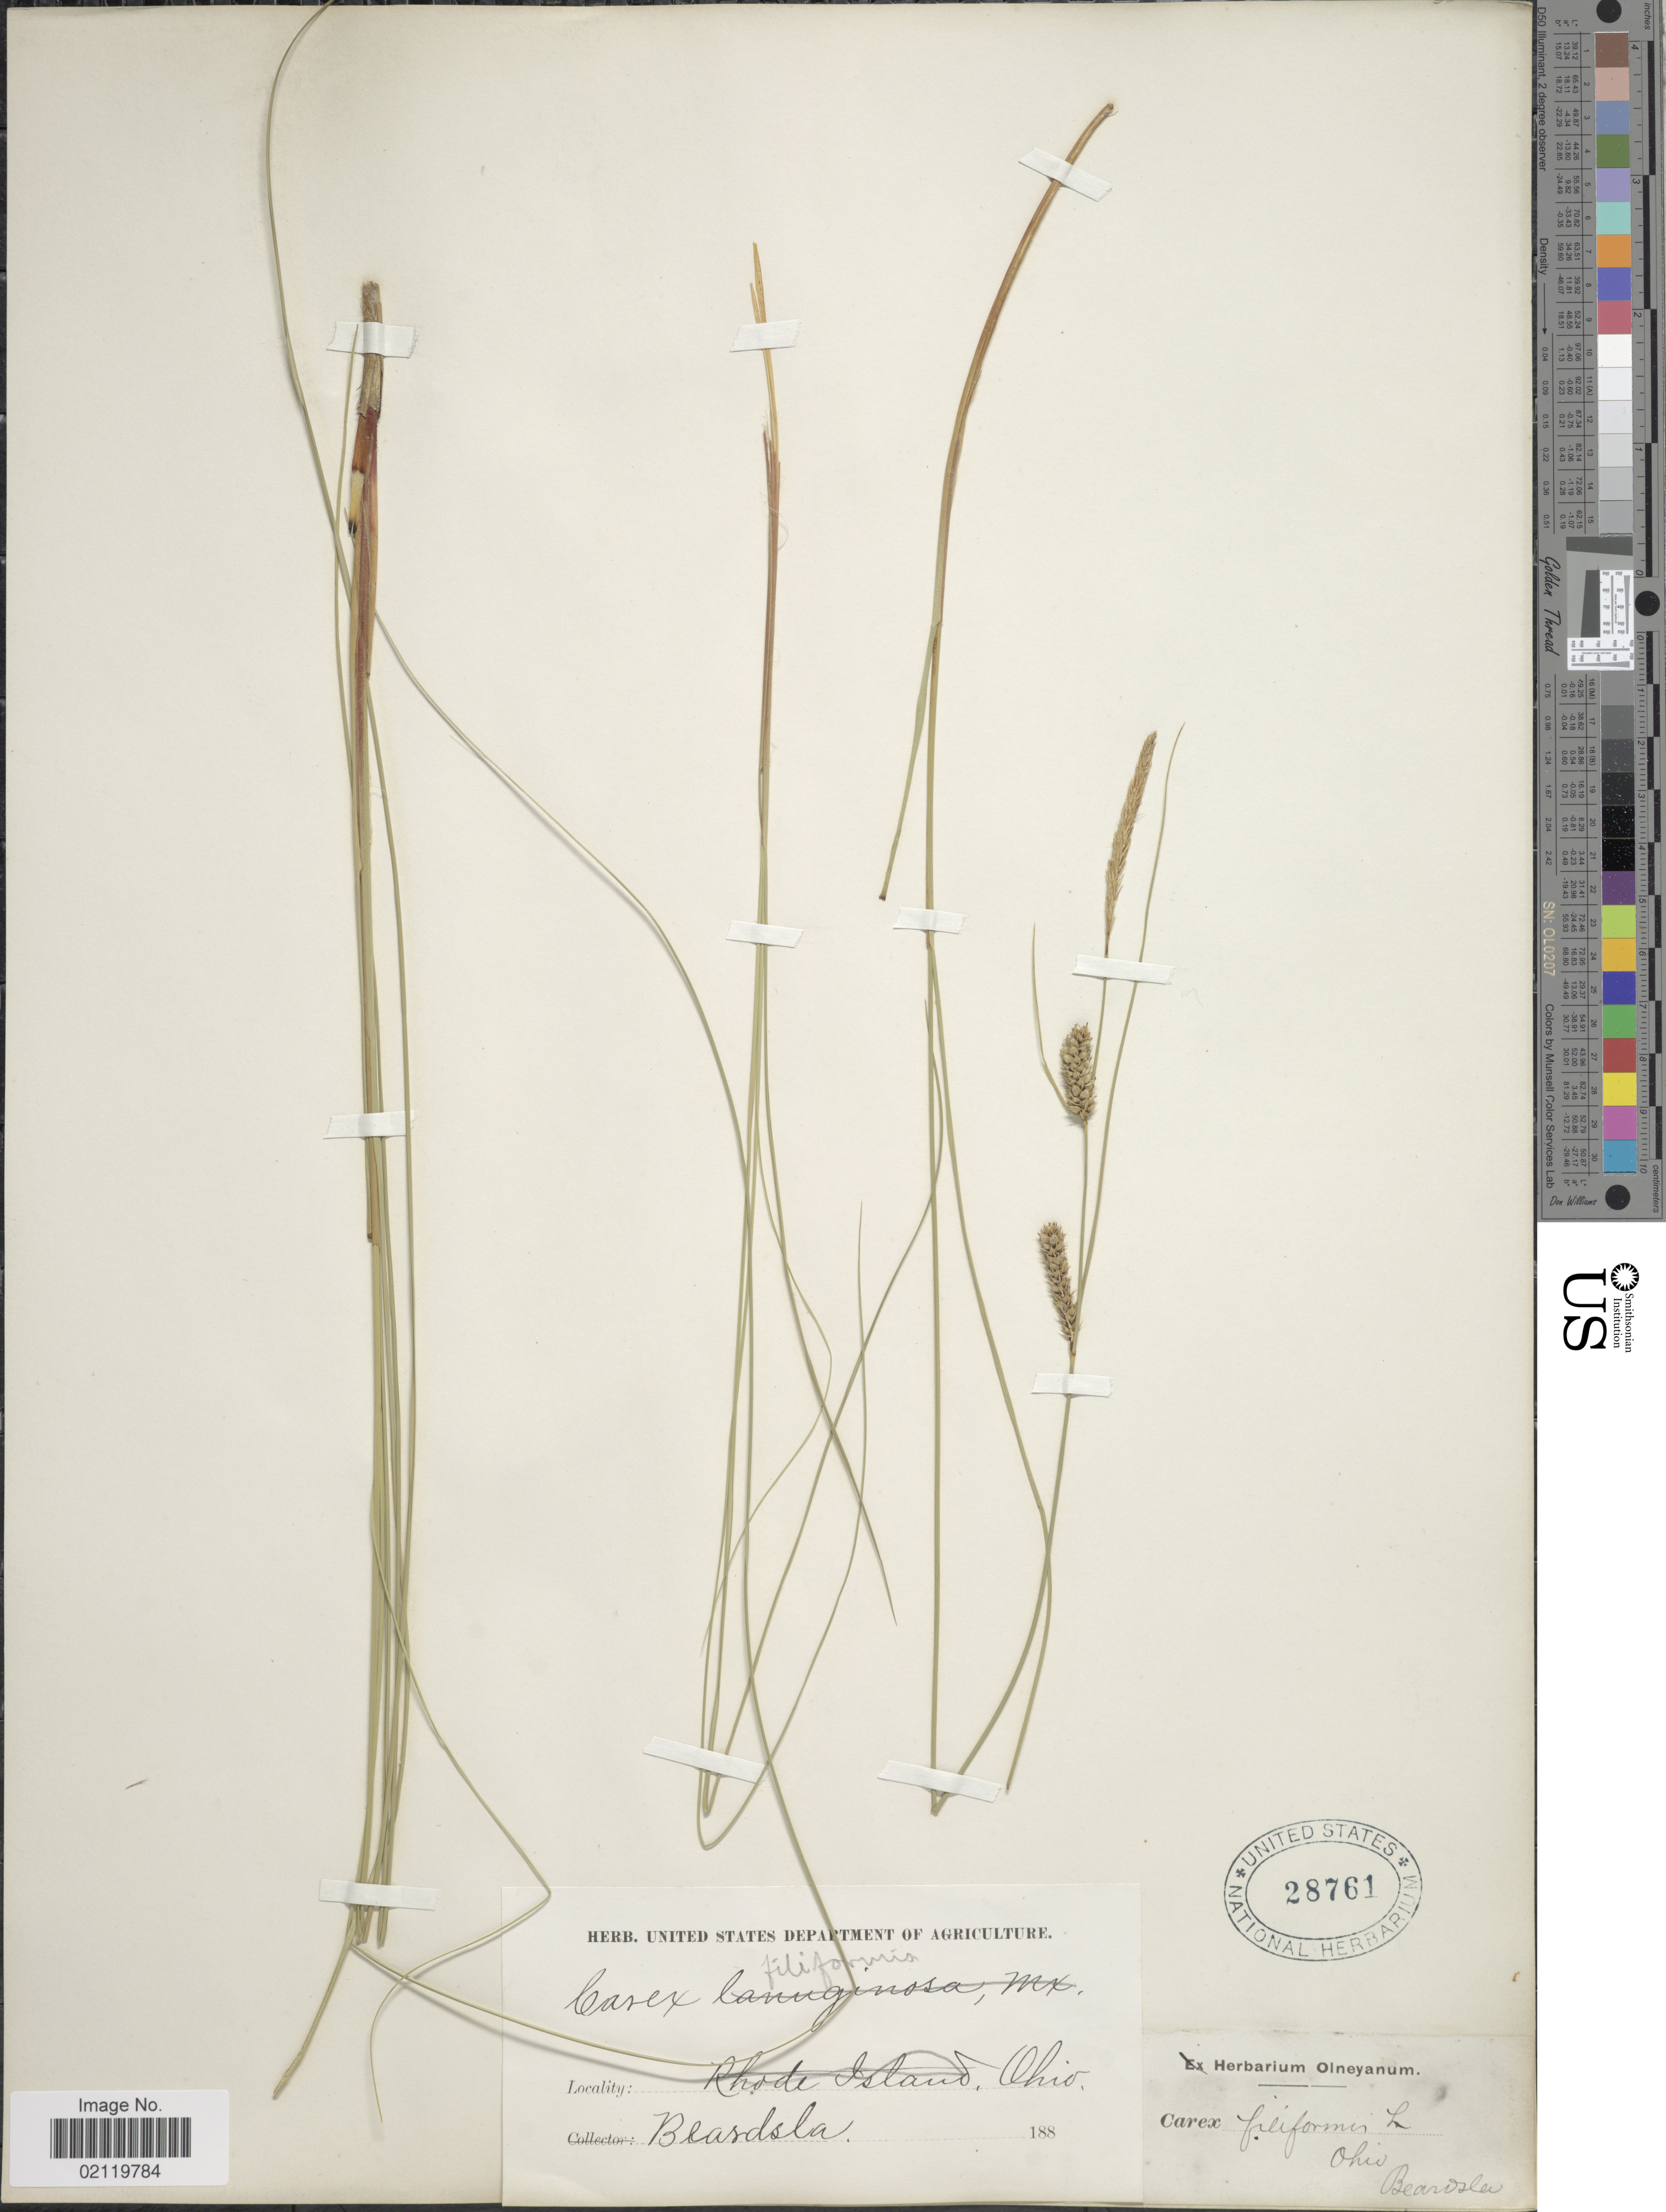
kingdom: Plantae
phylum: Tracheophyta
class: Liliopsida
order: Poales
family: Cyperaceae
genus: Carex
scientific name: Carex lasiocarpa var. americana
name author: Fernald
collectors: Beardslee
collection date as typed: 188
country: United States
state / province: Ohio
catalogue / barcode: US 28761